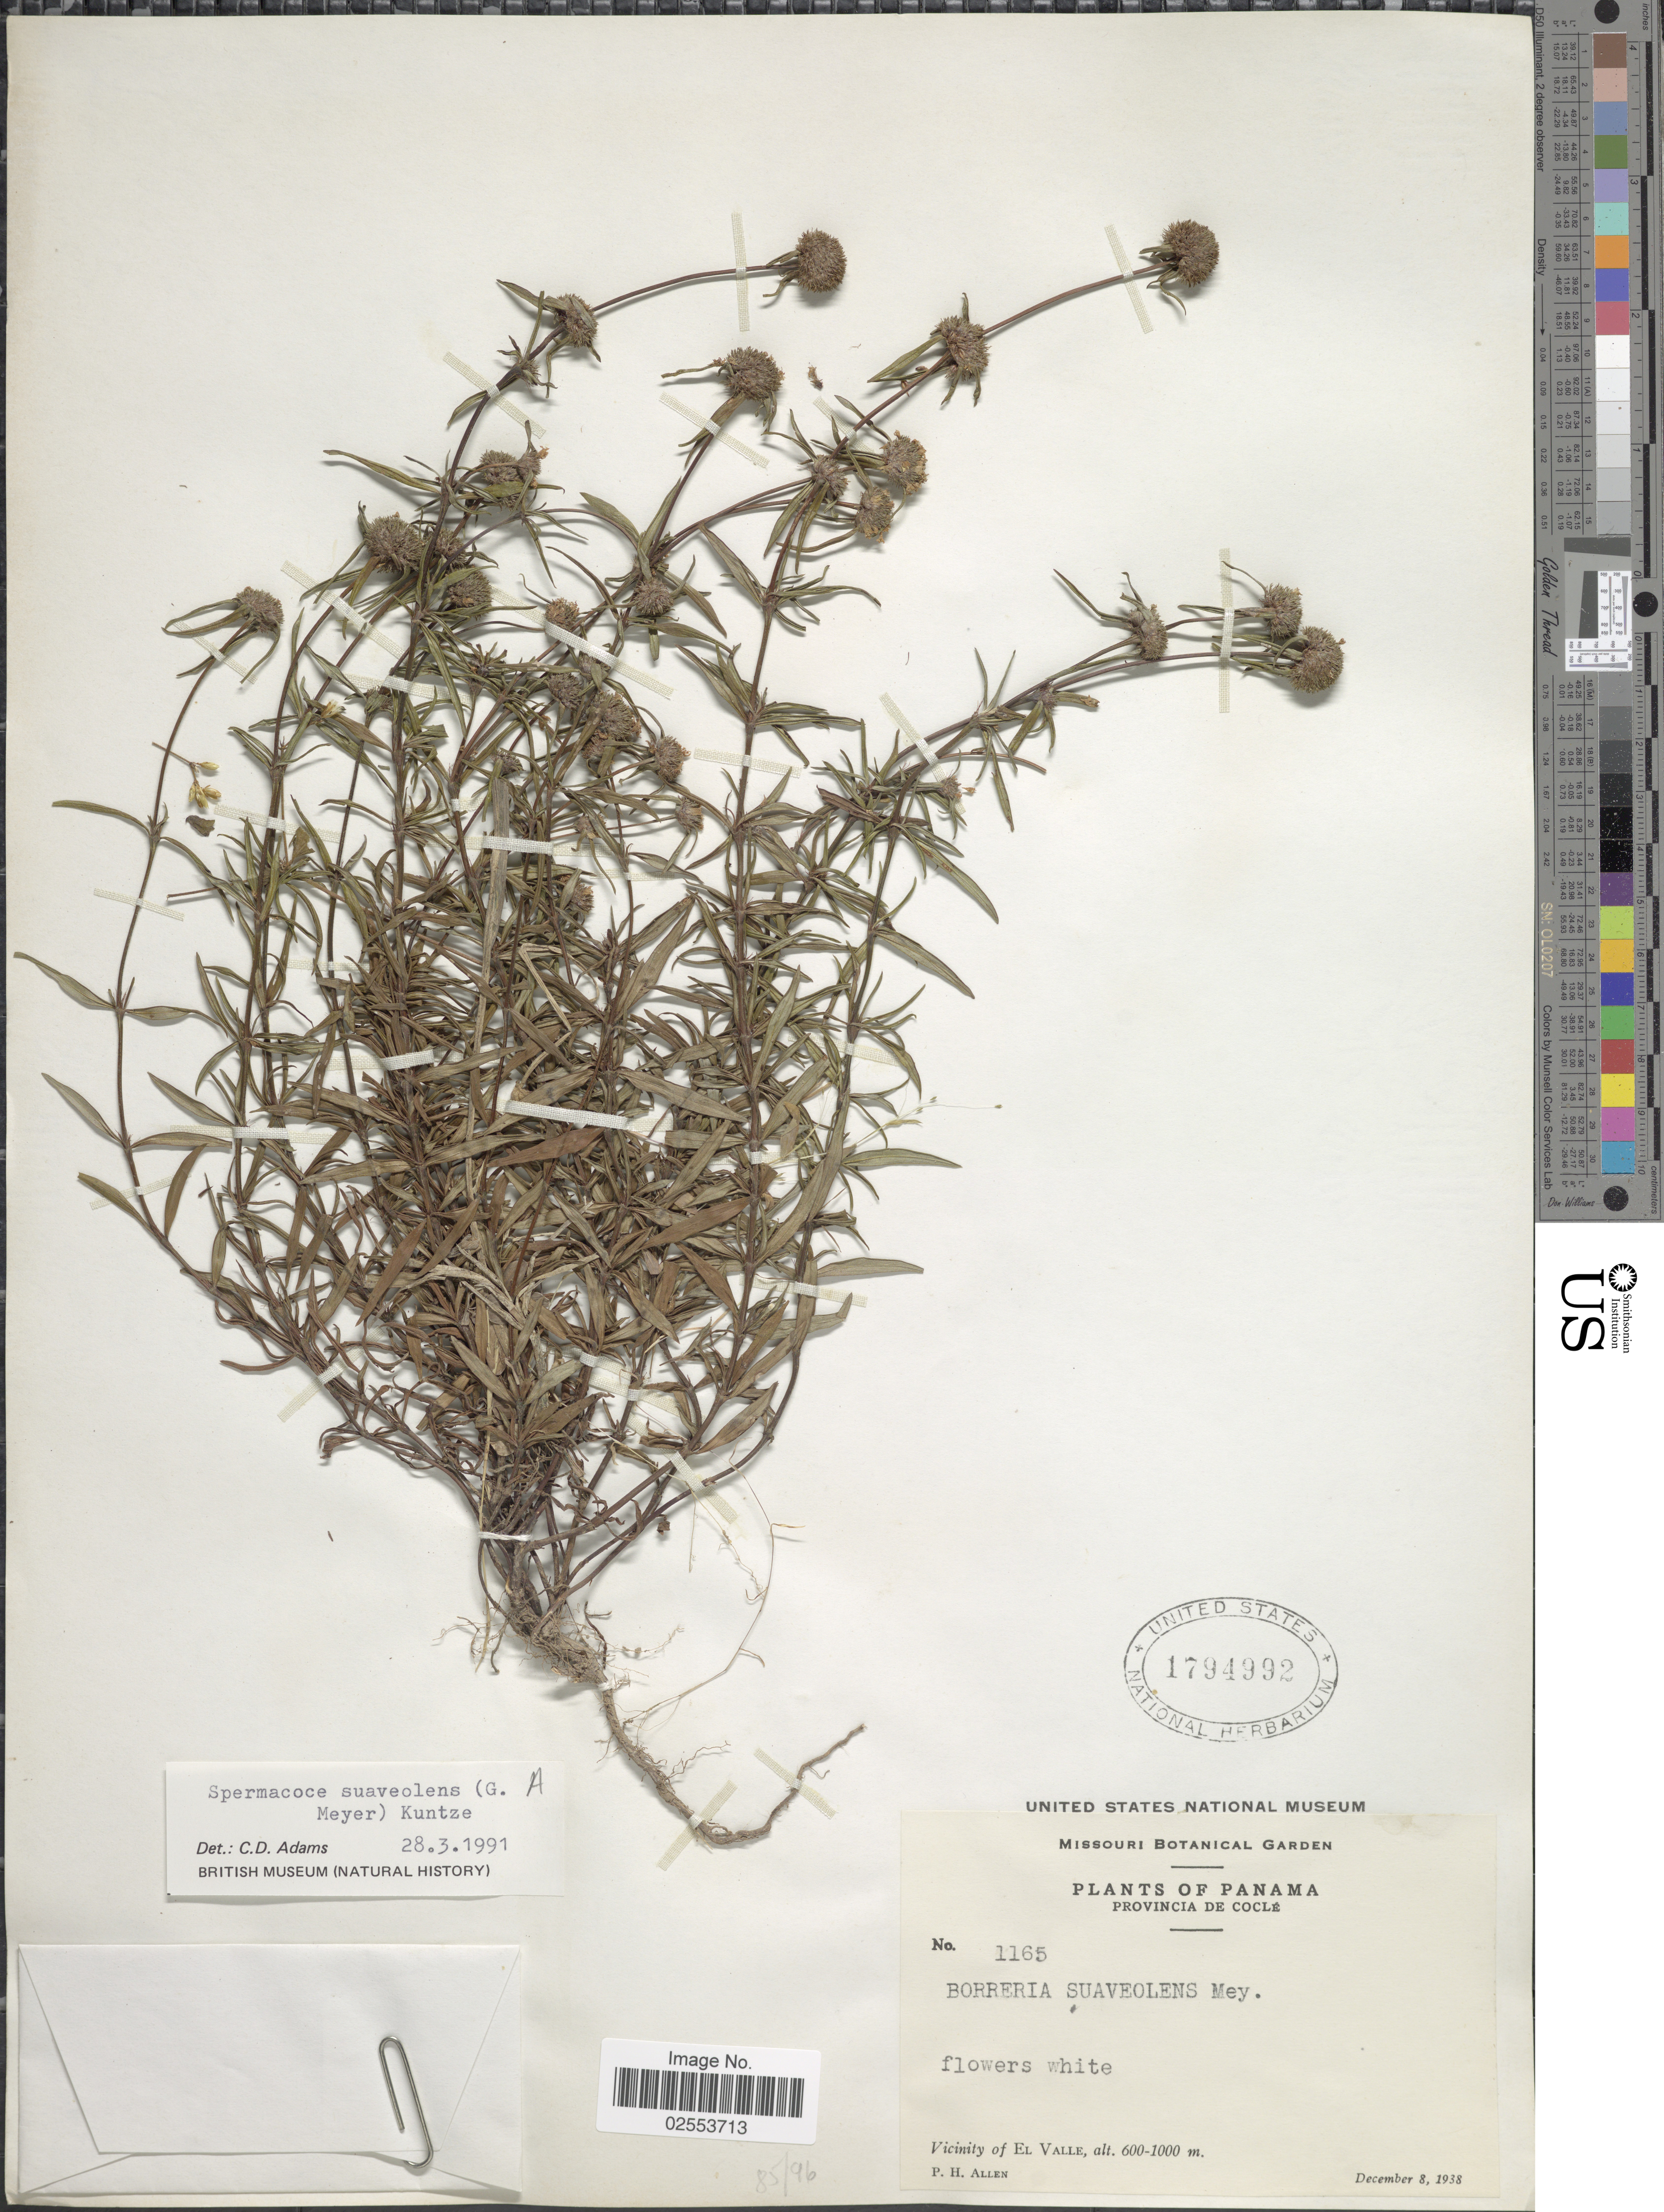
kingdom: Plantae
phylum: Tracheophyta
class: Magnoliopsida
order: Gentianales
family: Rubiaceae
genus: Spermacoce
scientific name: Spermacoce suaveolens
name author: (G. Mey.) Kuntze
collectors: P. H. Allen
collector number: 1165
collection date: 1938-12-08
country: Panama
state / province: Coclé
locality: Vicinity of El Valle.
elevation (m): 600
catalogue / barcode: US 1794992